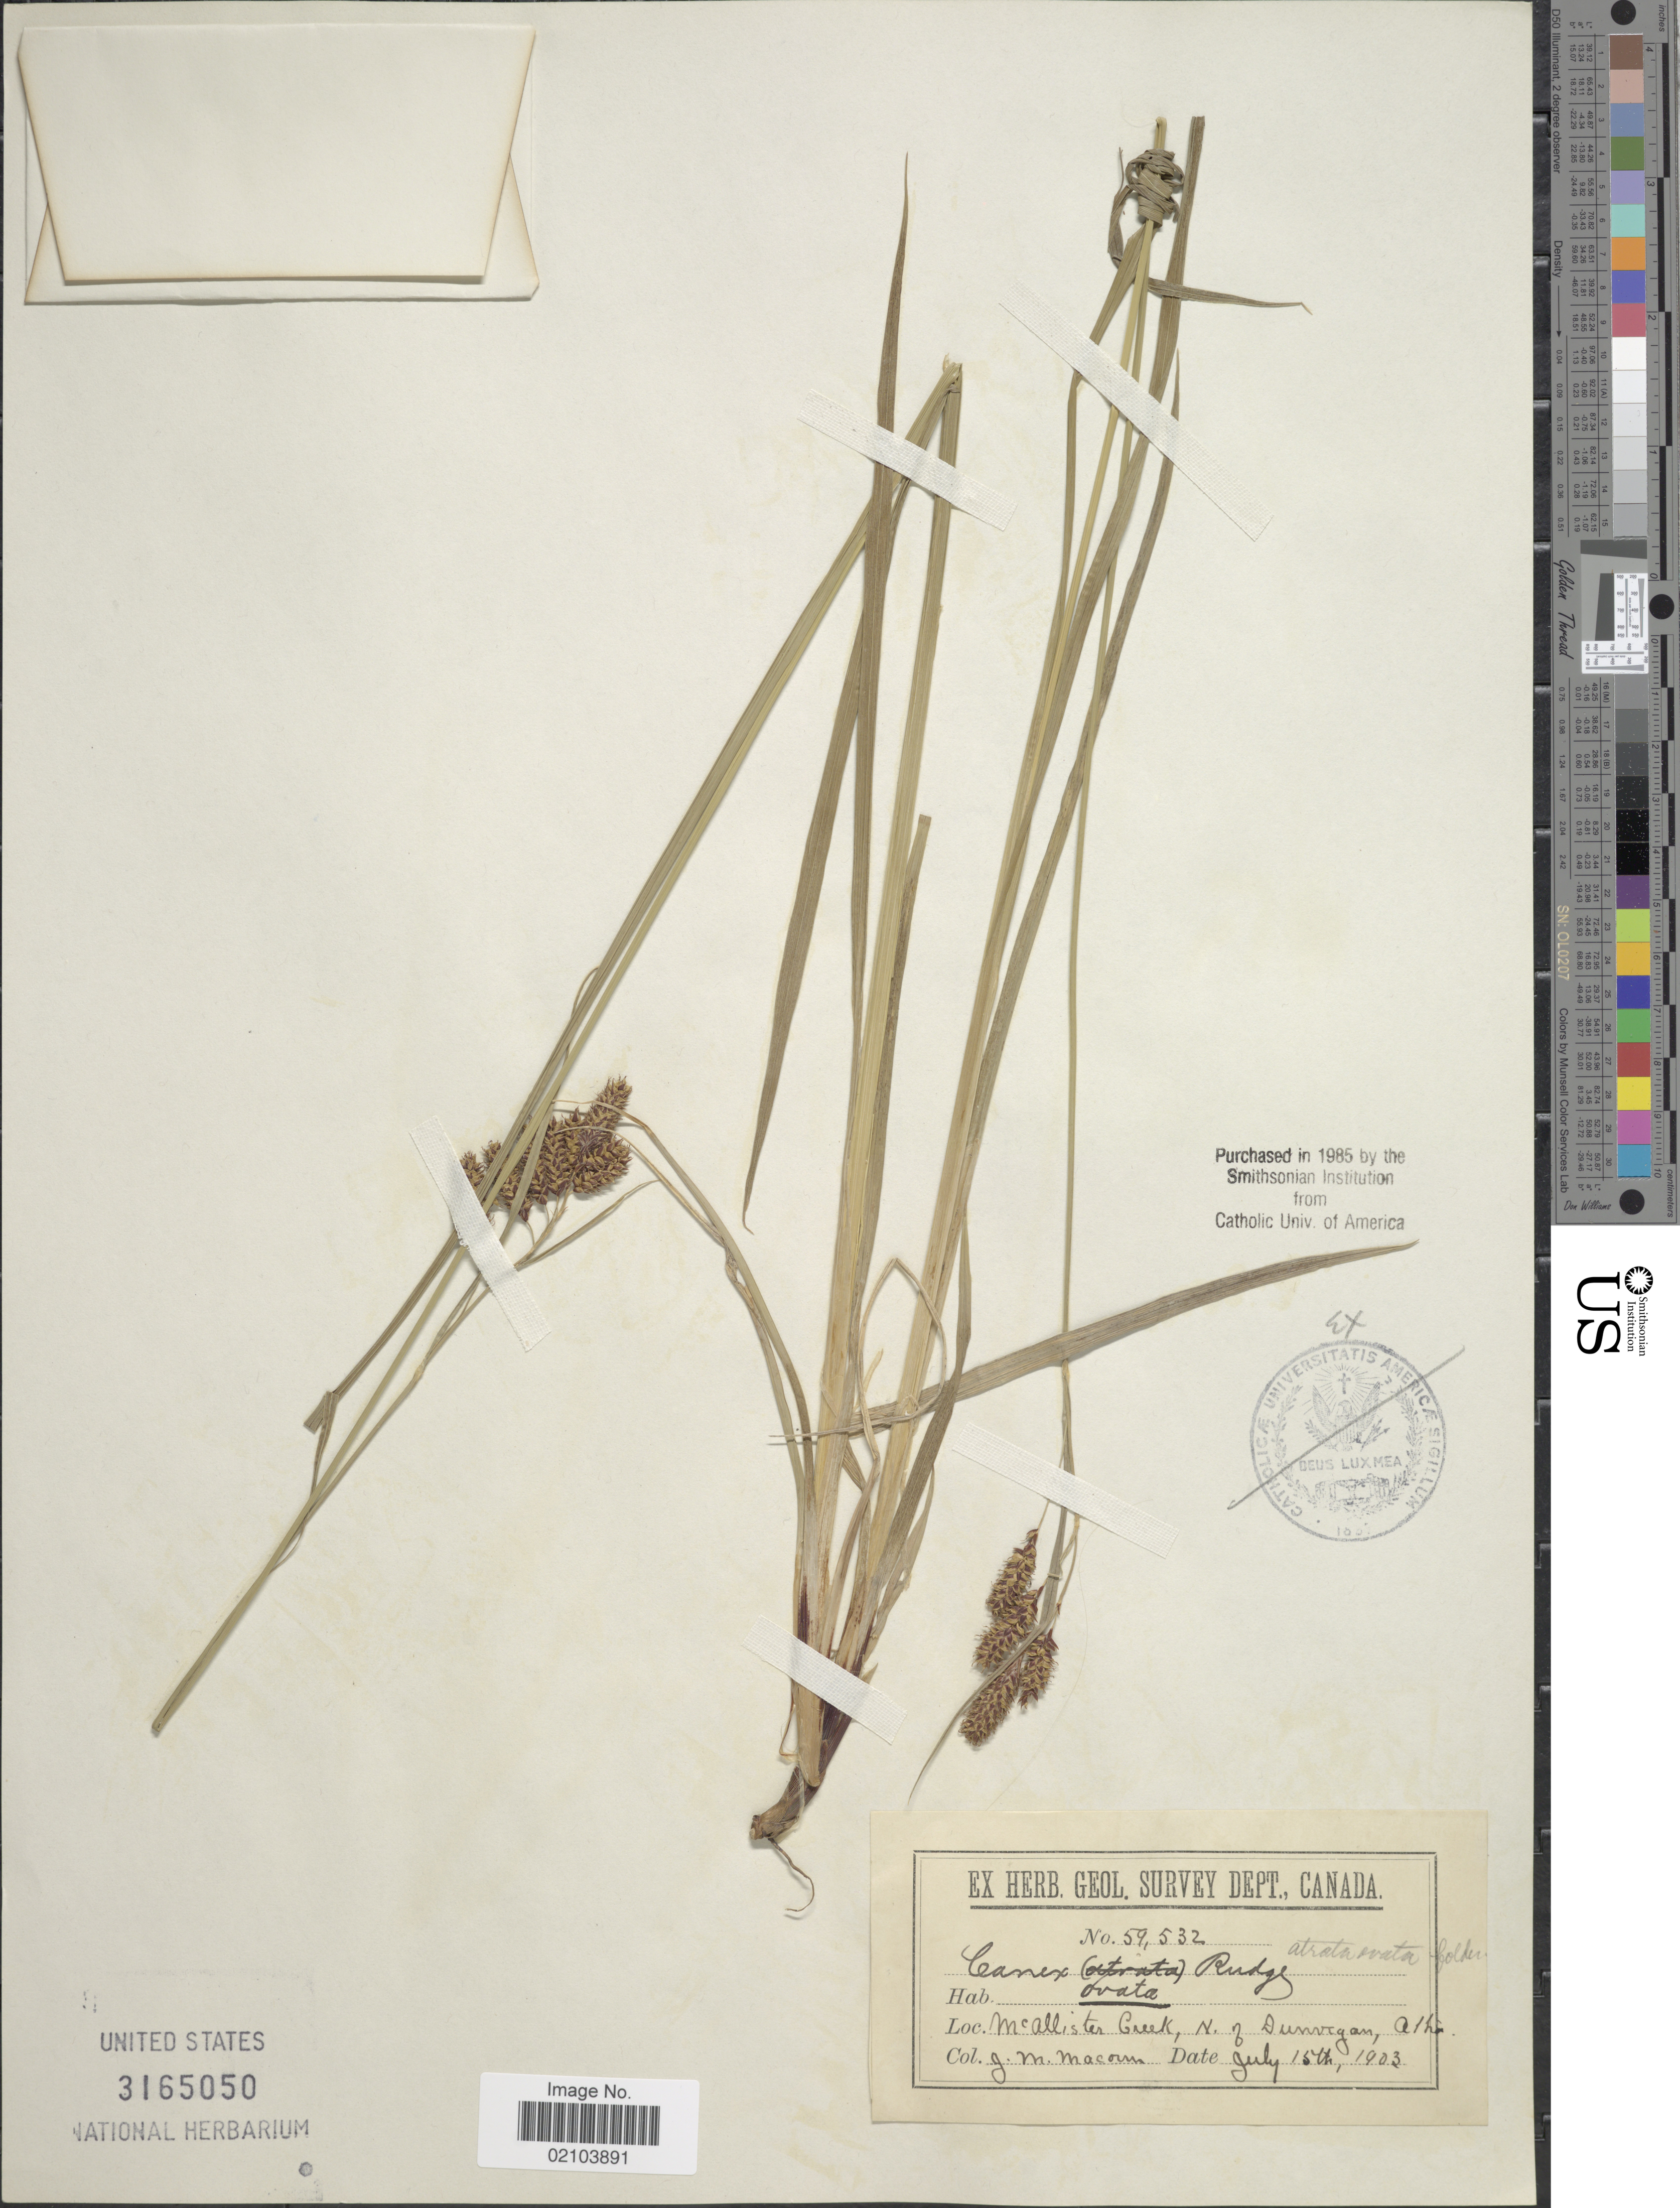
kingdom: Plantae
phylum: Tracheophyta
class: Liliopsida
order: Poales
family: Cyperaceae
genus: Carex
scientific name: Carex atrata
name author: L.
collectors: J. M. Macoun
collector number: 59532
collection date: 1903-07-15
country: Canada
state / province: Alberta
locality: McAllister Creek, N. of Dunvegan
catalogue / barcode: US 3165050